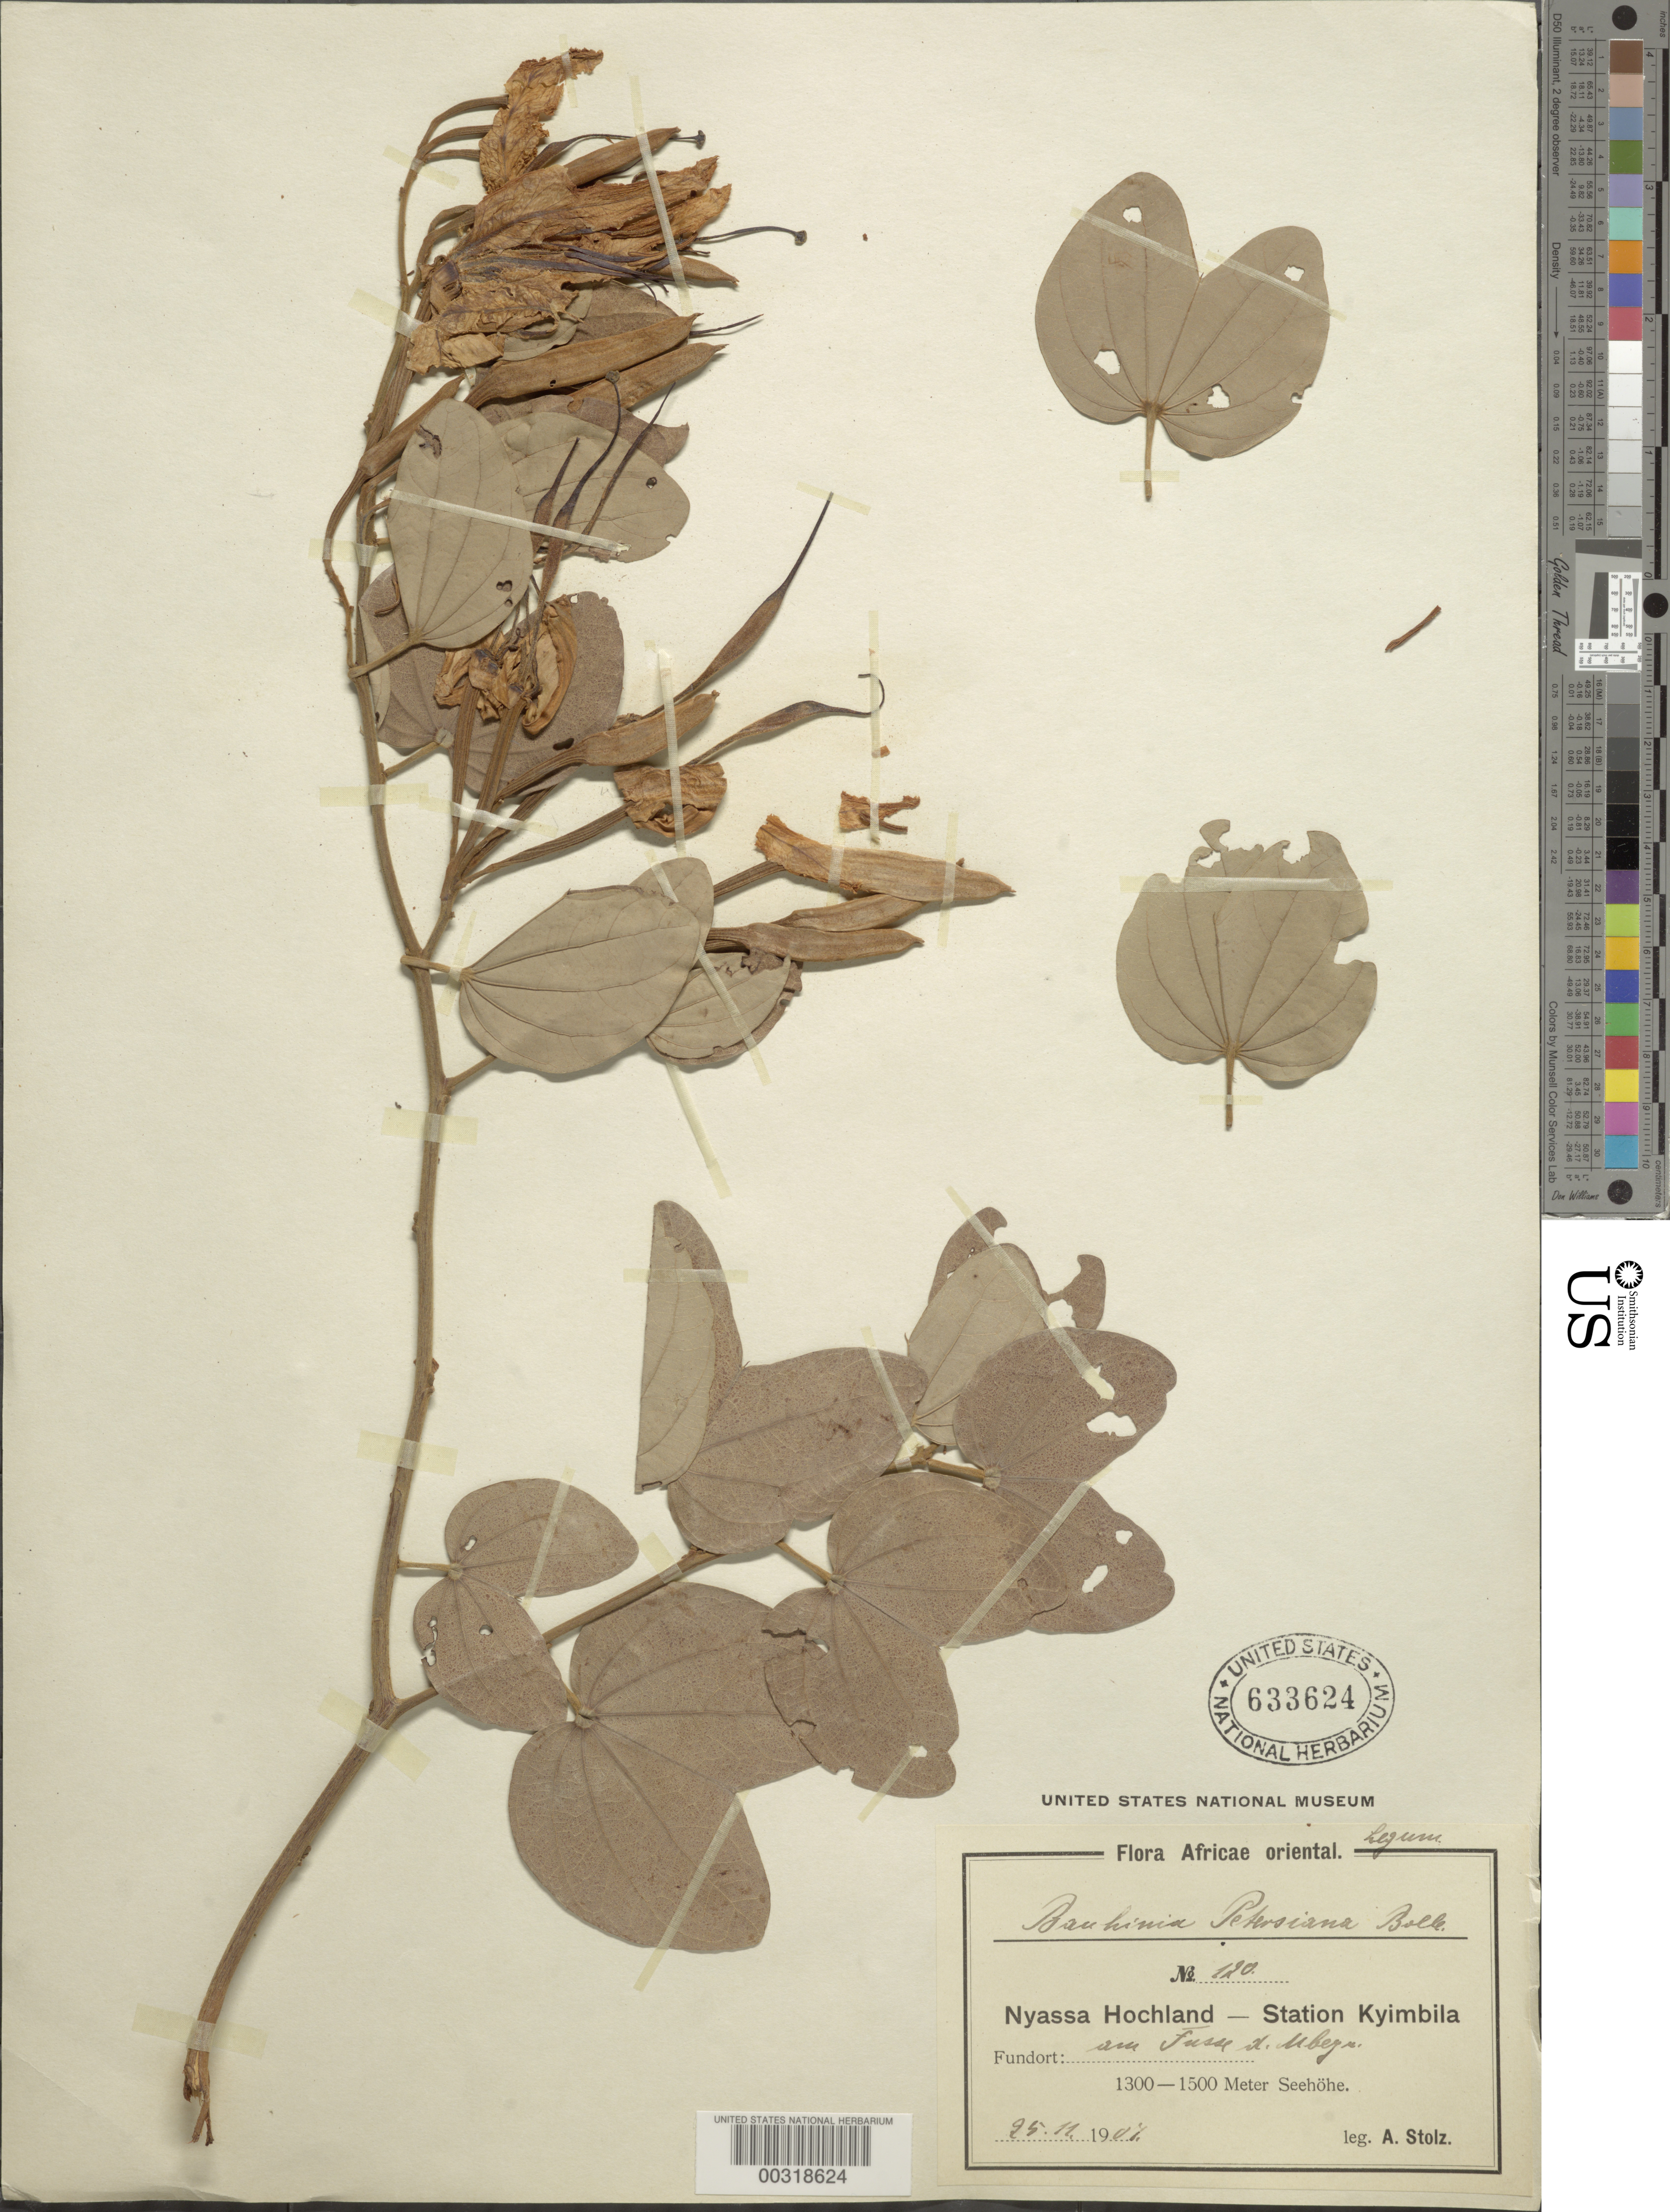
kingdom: Plantae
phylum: Tracheophyta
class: Magnoliopsida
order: Fabales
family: Fabaceae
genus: Bauhinia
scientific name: Bauhinia petersiana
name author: Bolle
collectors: A. Stolz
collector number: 120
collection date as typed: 25 Nov 1907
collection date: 1907-11-25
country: Tanzania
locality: Station kyimbila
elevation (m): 1300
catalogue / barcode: US 633624